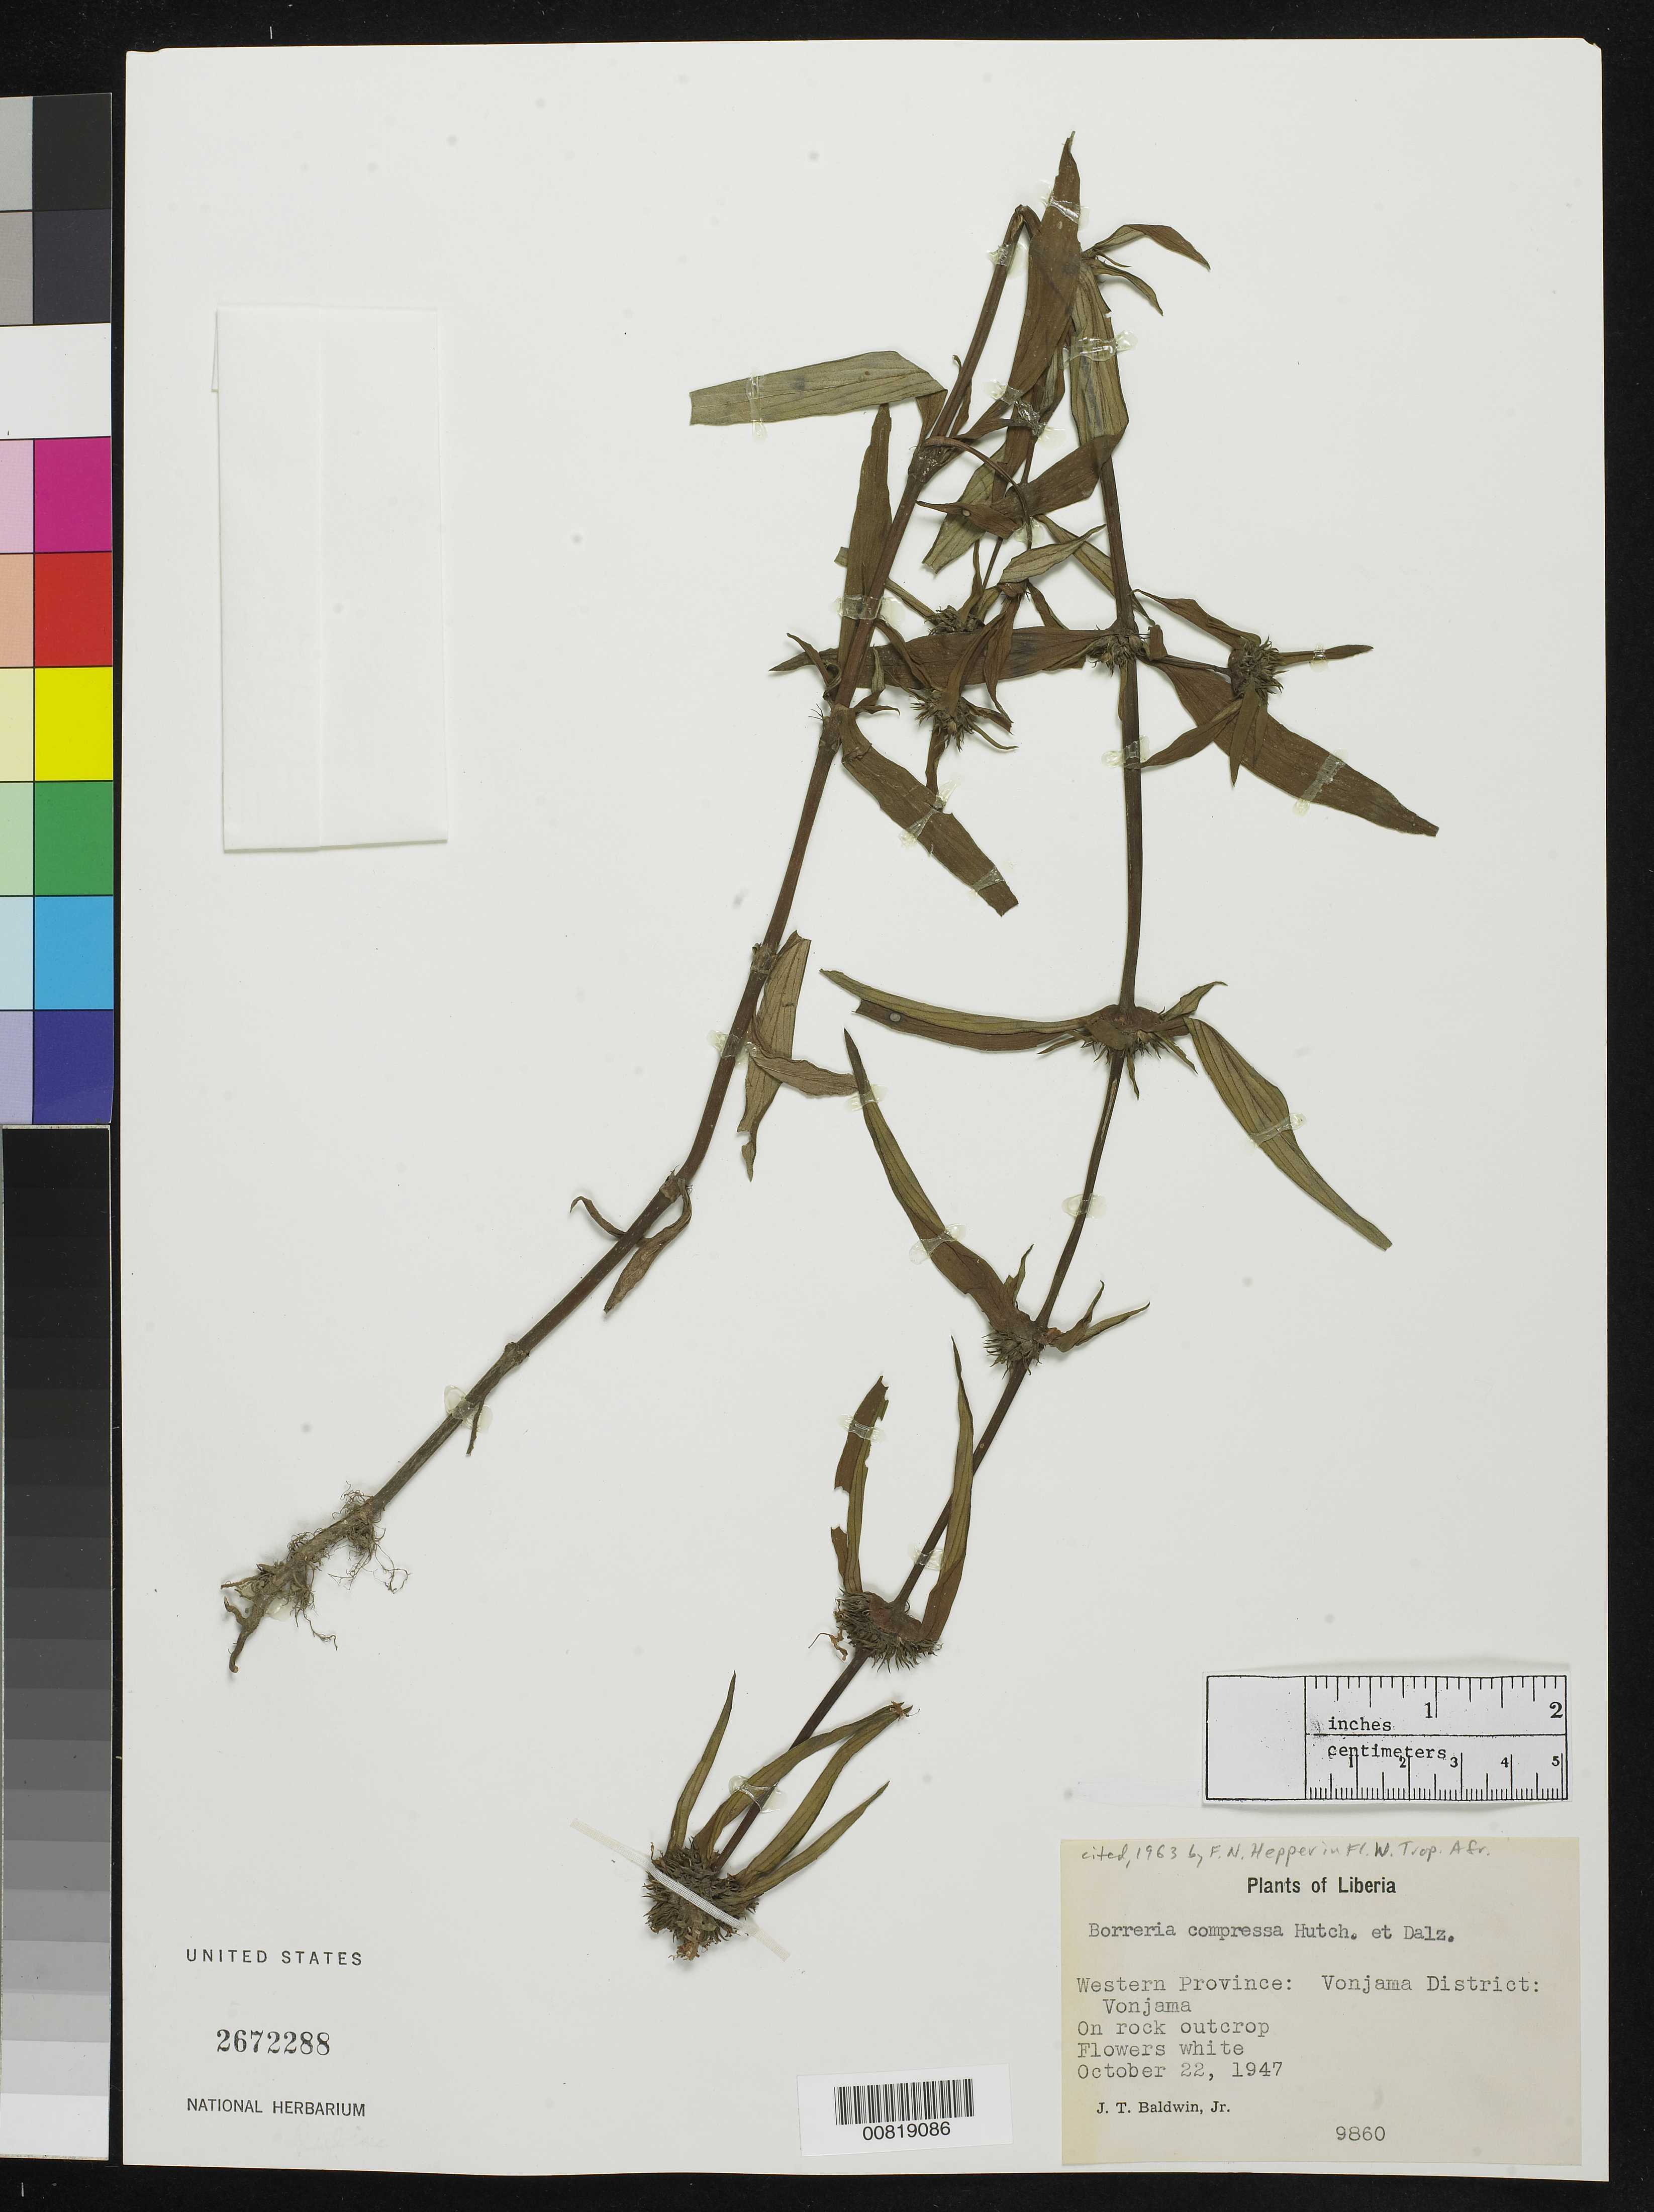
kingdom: Plantae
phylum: Tracheophyta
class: Magnoliopsida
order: Gentianales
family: Rubiaceae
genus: Borreria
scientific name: Borreria compressa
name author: Hutch. & Dalziel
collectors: J. T. Baldwin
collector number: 9860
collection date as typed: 22 Oct 1947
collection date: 1947-10-22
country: Liberia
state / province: Lofa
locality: Western Province: Vonjama District, Vonjama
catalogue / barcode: US 2672288